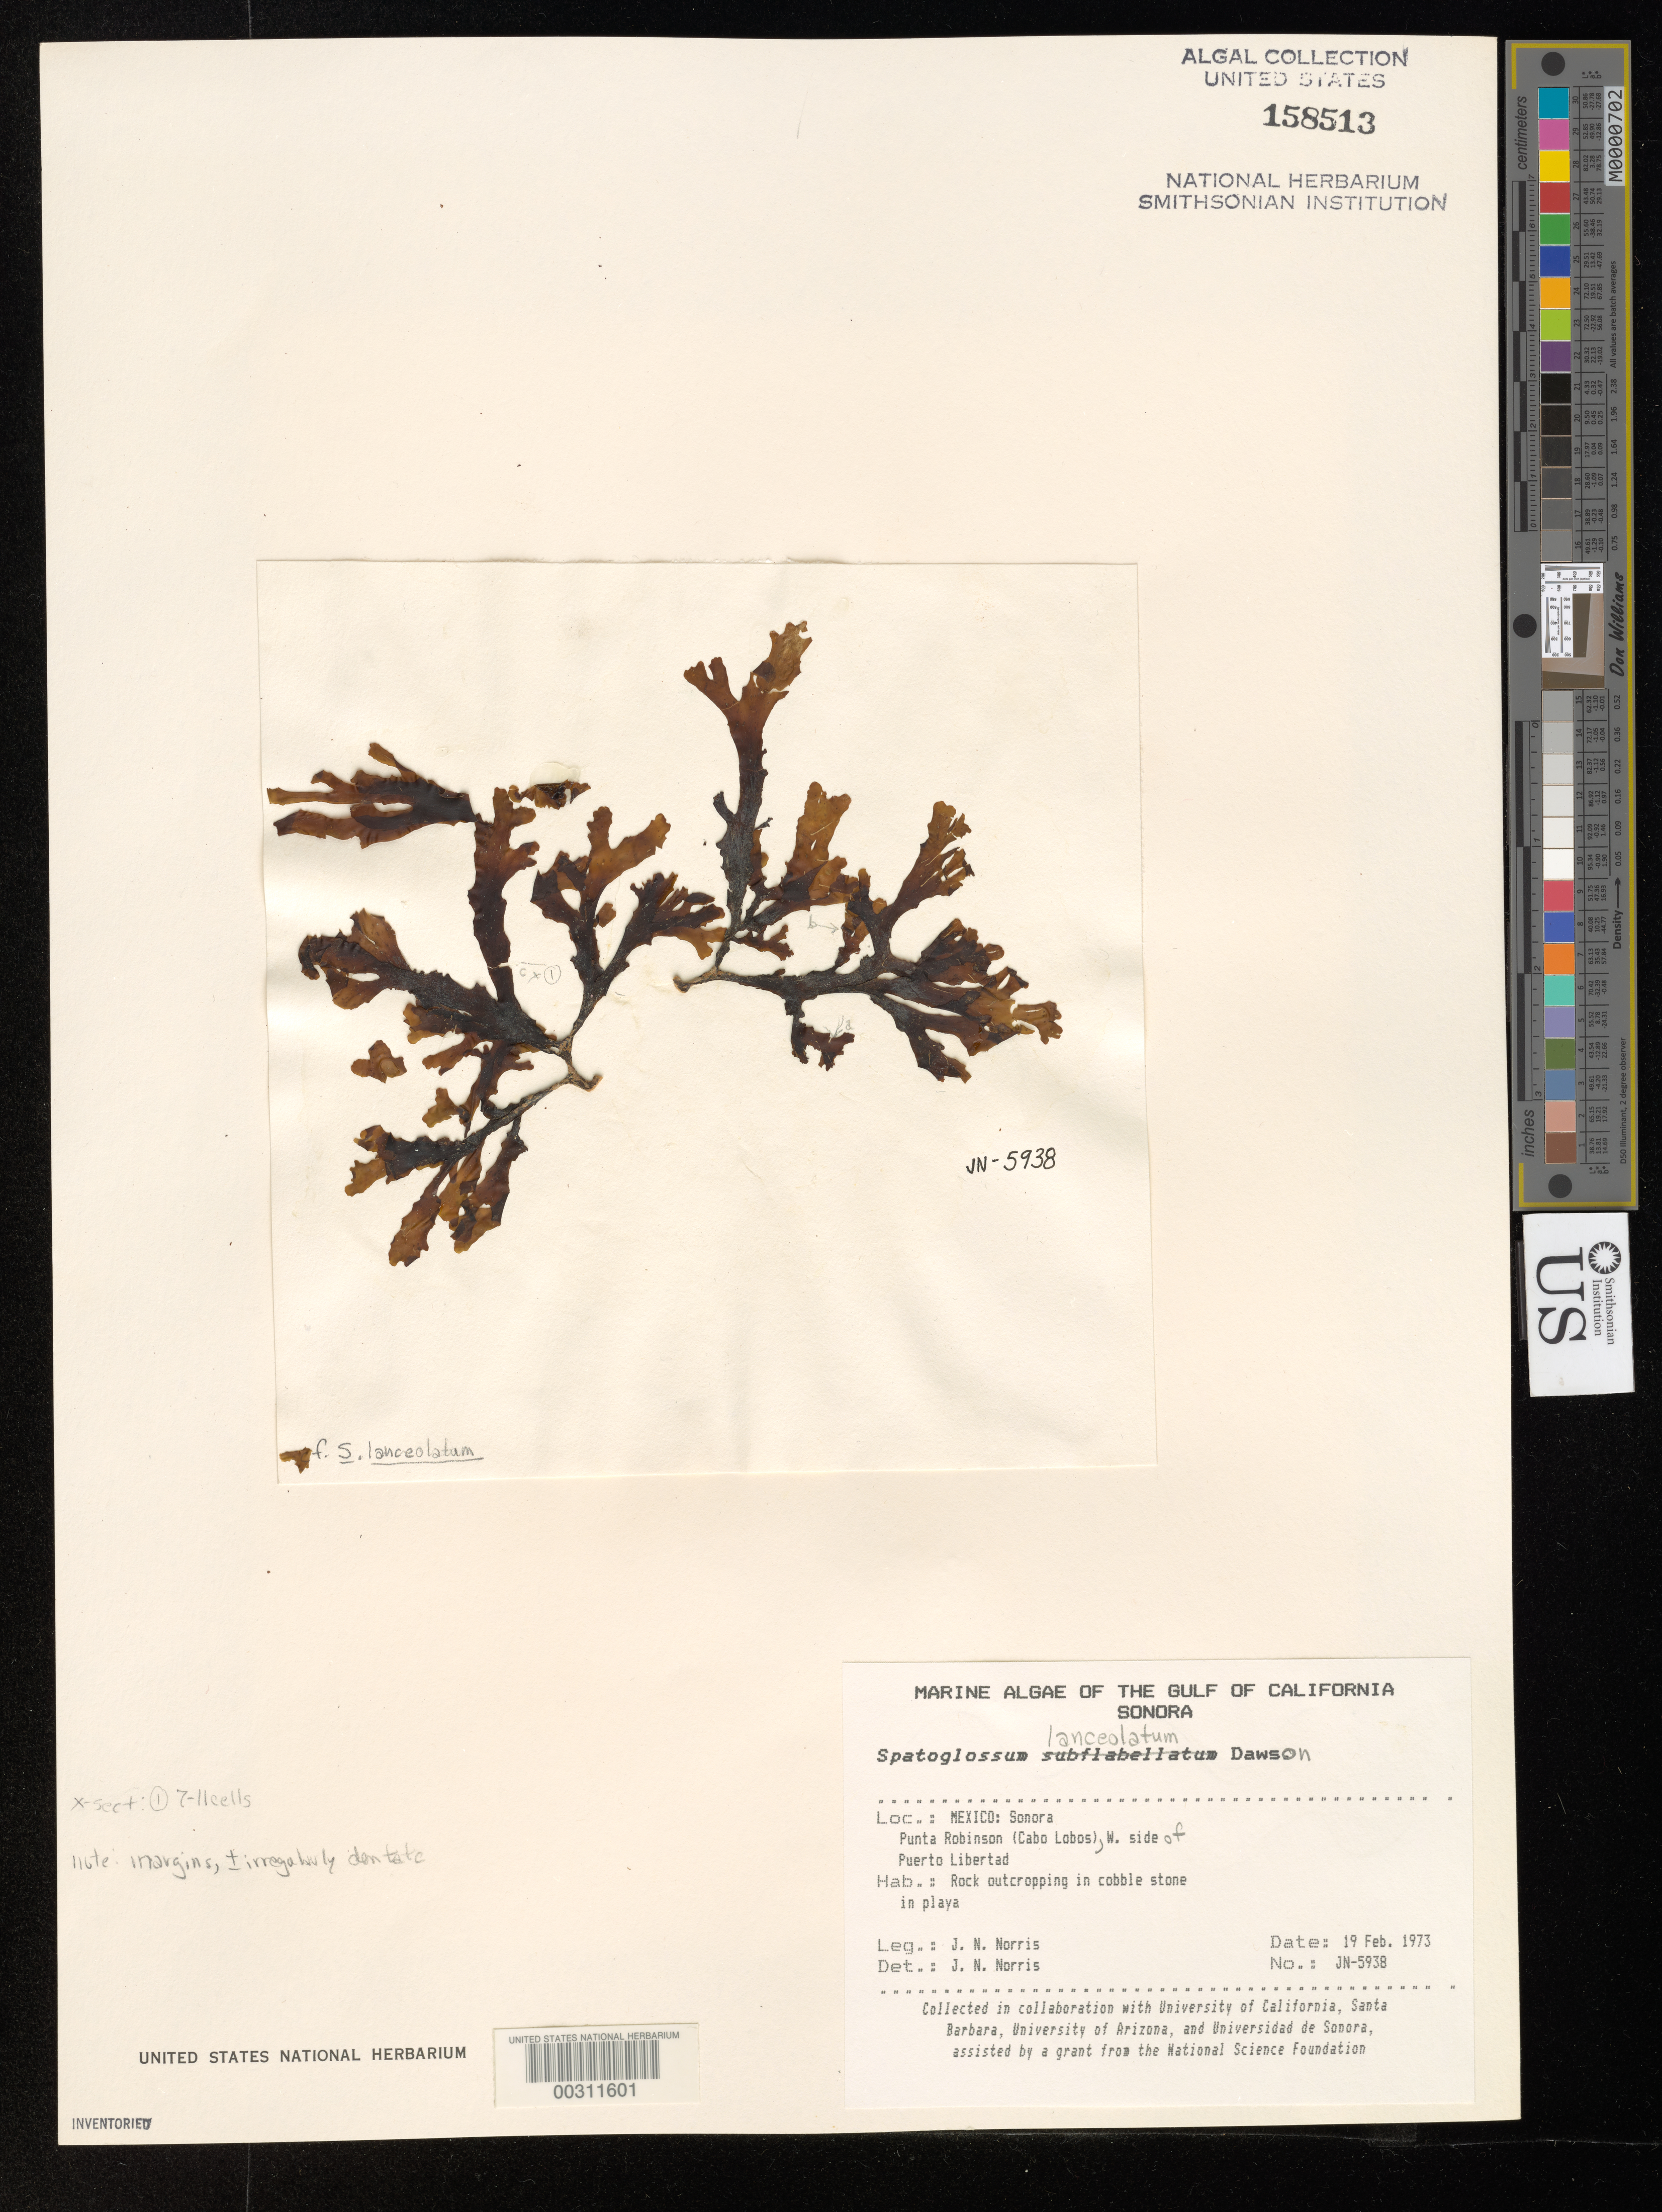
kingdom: Chromista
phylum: Ochrophyta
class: Phaeophyceae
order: Dictyotales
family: Dictyotaceae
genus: Spatoglossum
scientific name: Spatoglossum subflabellatum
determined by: Norris, James N.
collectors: J. N. Norris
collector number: JN-5938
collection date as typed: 19 Feb 1973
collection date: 1973-02-19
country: Mexico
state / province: Sonora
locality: Punta Robinson, Cabo Lobos, Puerto Libertad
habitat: Rock outcropping in cobble stone.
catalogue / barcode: US 158513